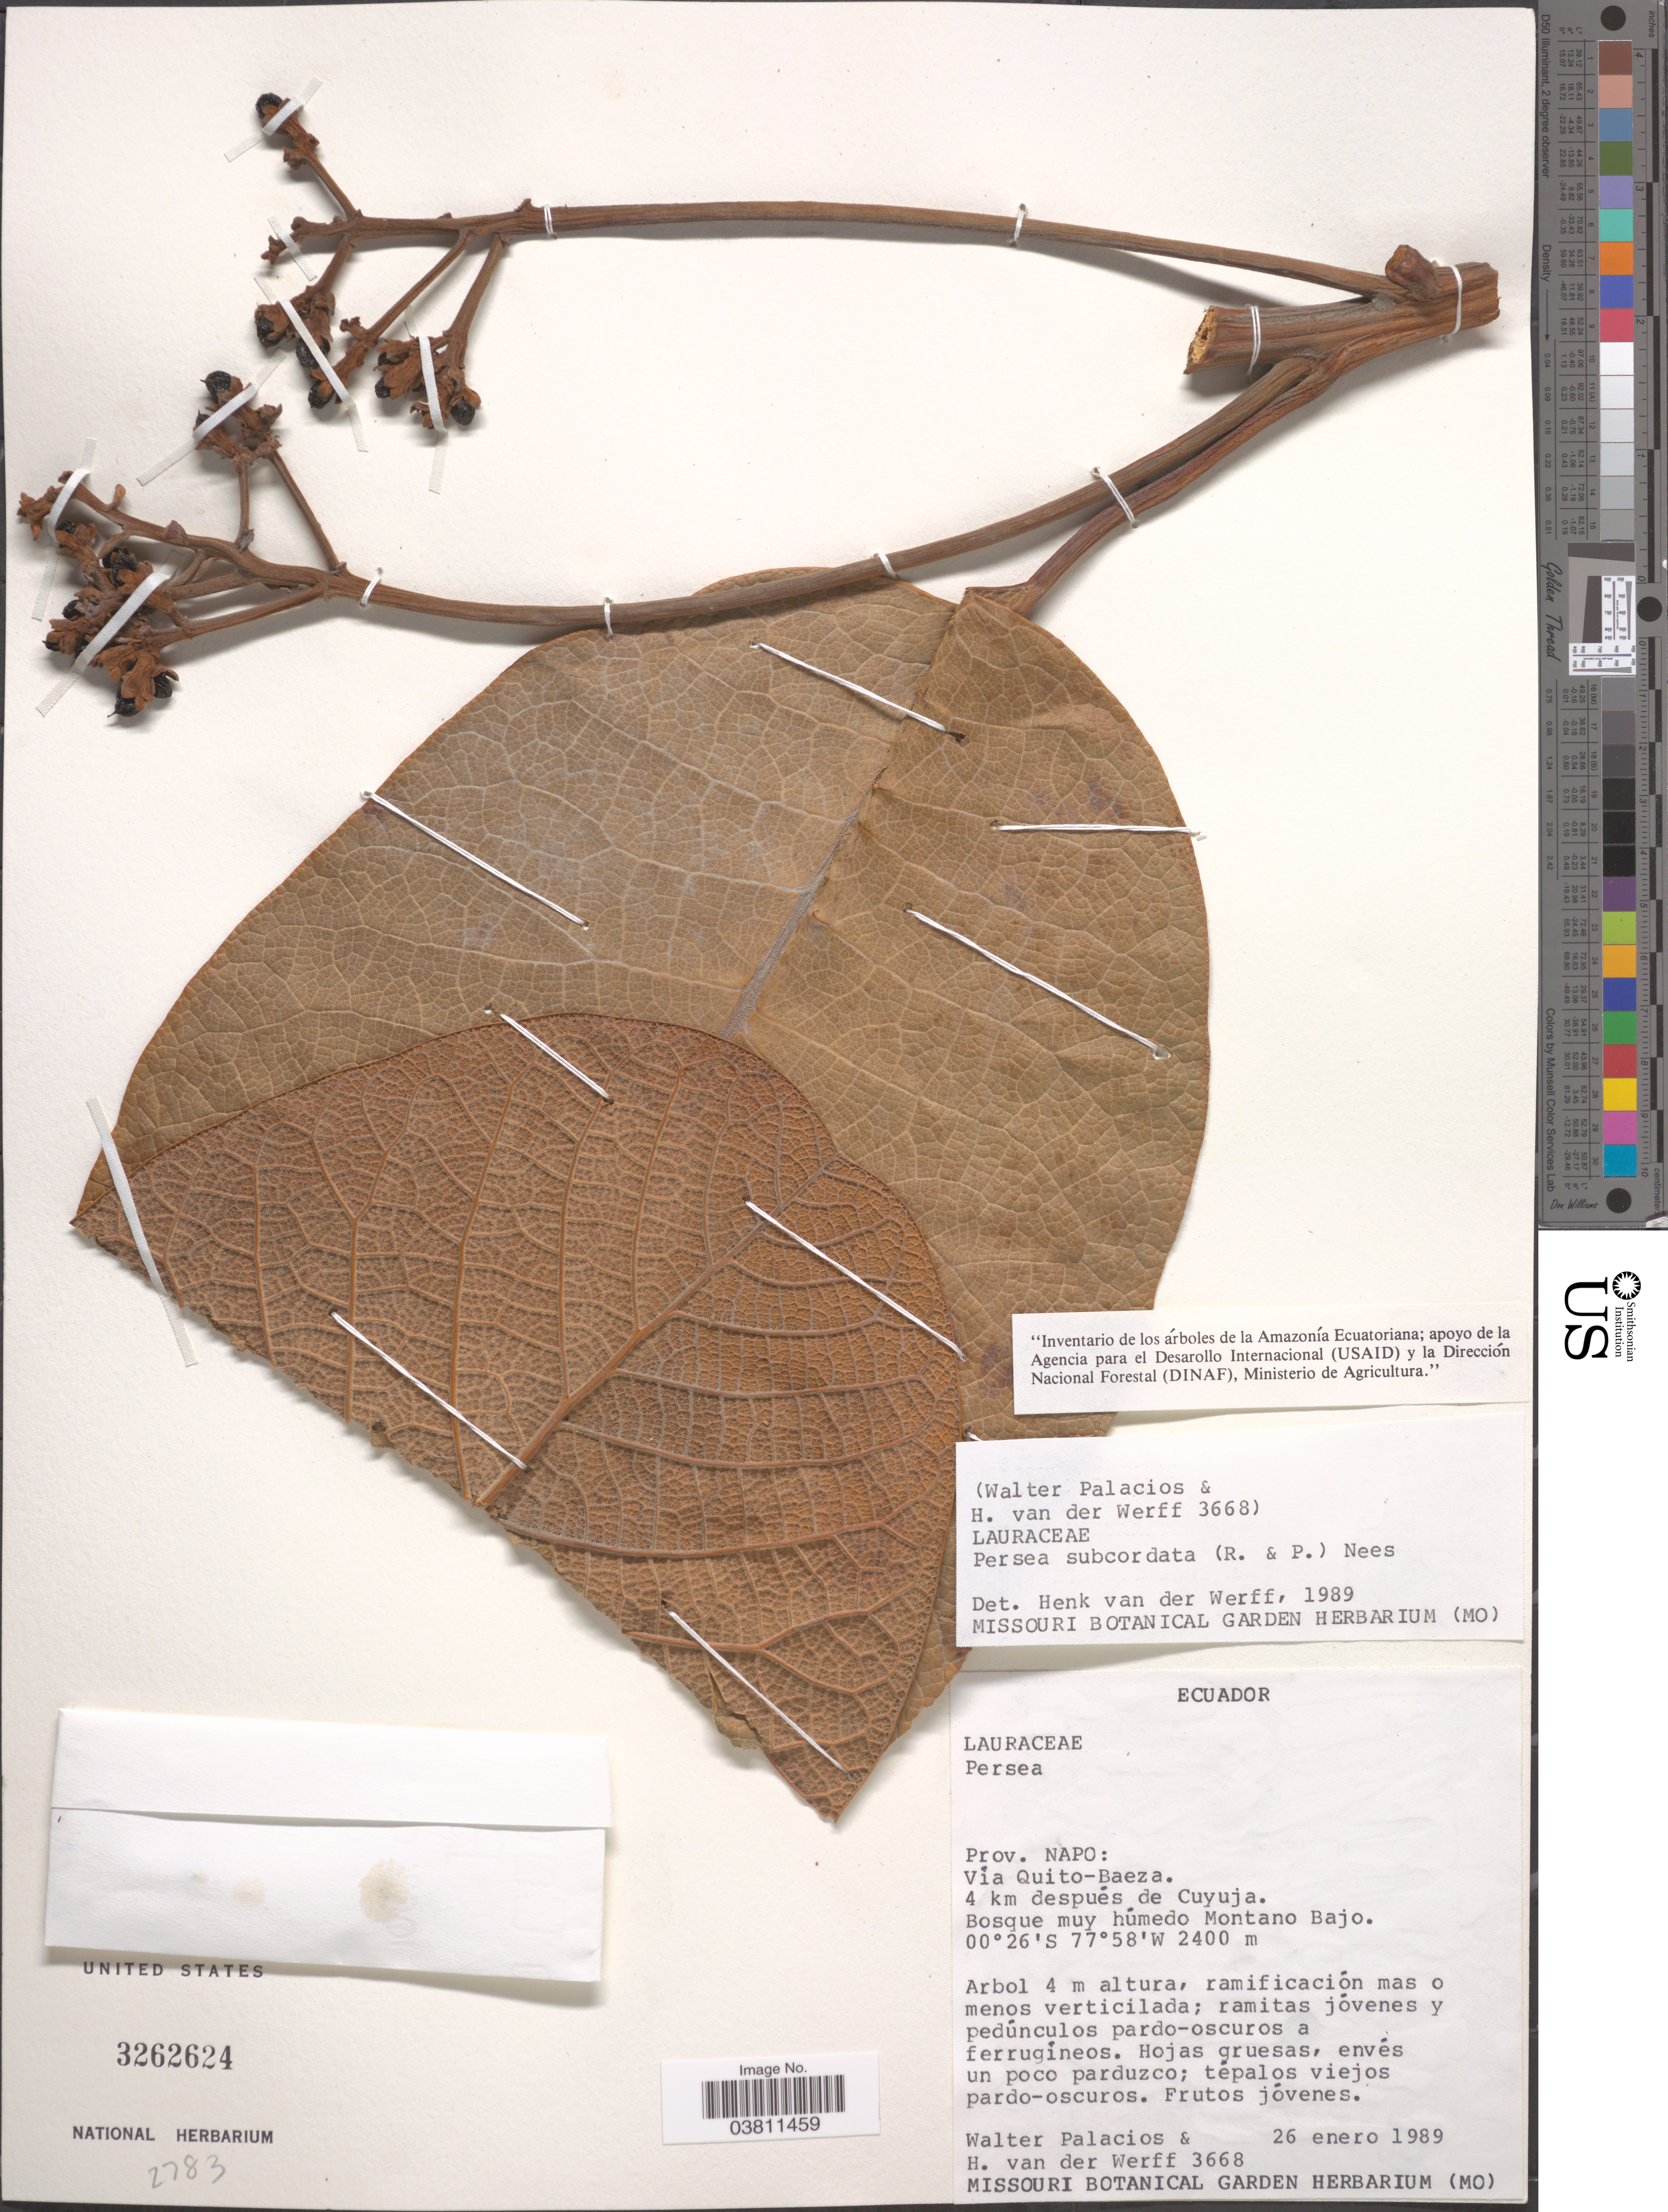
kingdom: Plantae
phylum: Tracheophyta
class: Magnoliopsida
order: Laurales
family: Lauraceae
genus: Persea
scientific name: Persea subcordata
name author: (Ruiz & Pav.) Nees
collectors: W. Palacios & H. van der Werff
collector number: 3668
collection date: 1989-01-26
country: Ecuador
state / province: Napo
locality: Vía Quito-Baeza. 4 km después de Cuyuja. Bosque muy húmedo Montano Bajo.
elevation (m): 2400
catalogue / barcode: US 3262624